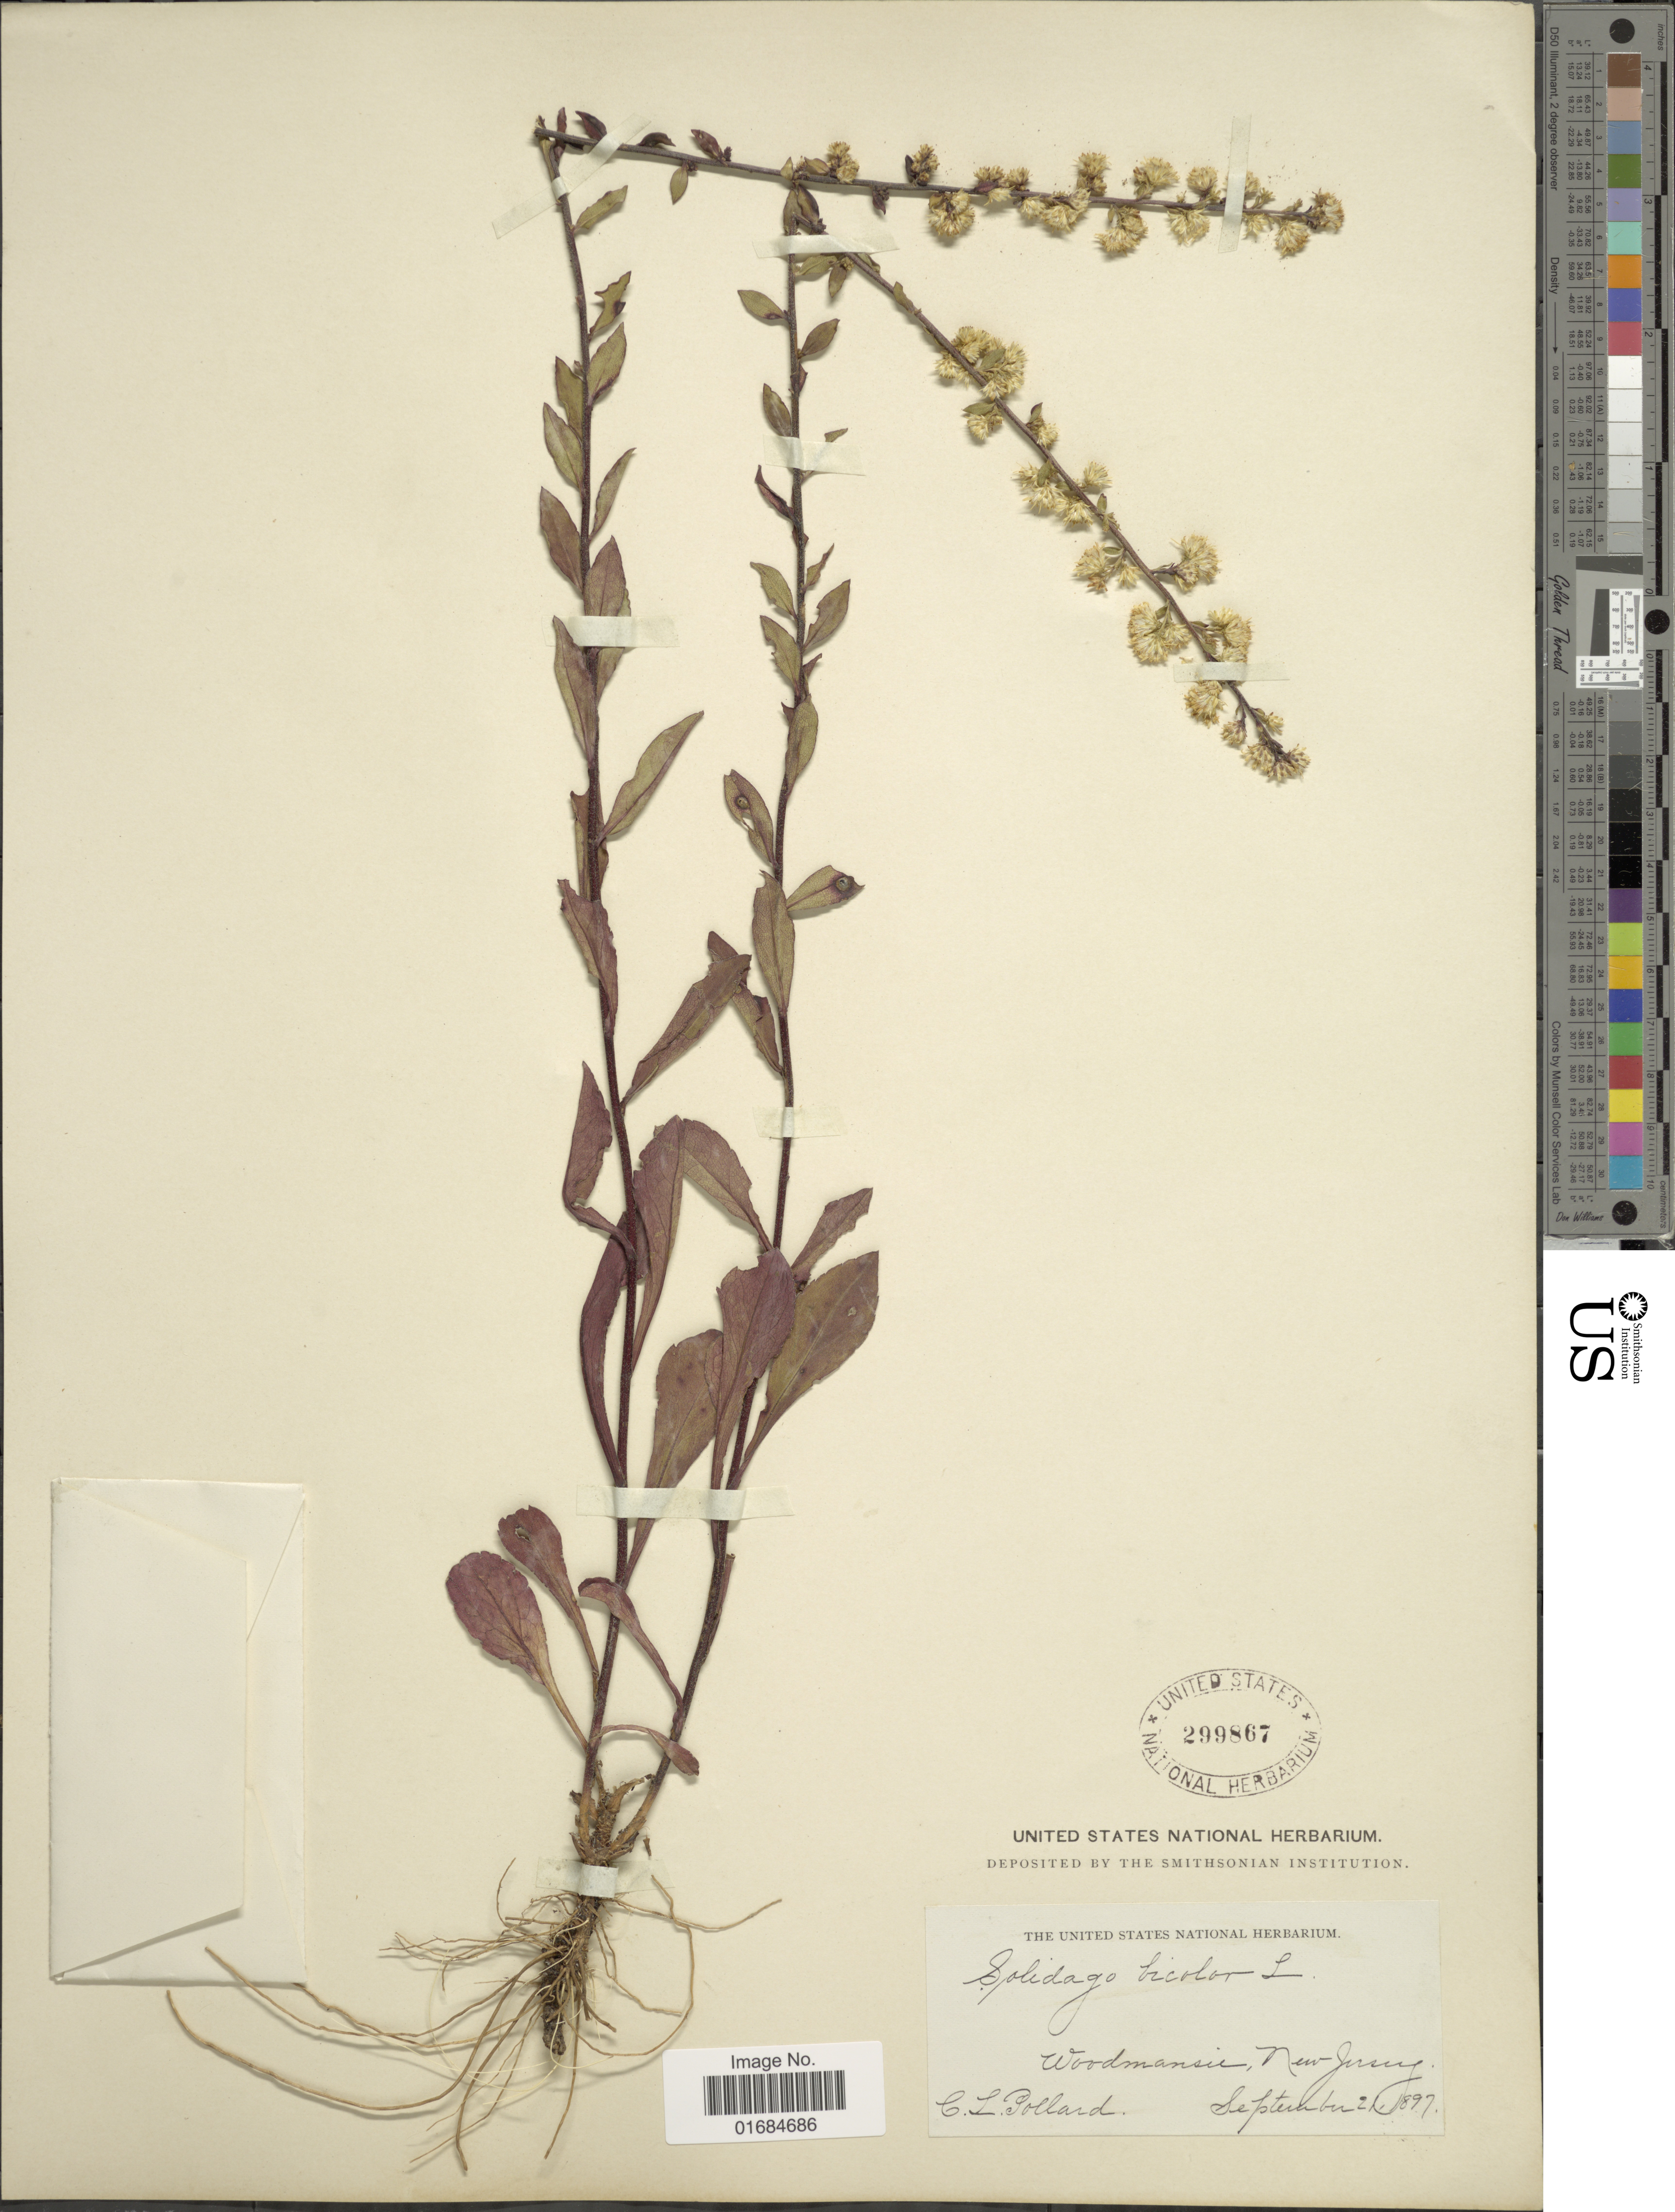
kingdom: Plantae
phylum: Tracheophyta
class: Magnoliopsida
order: Asterales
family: Asteraceae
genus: Solidago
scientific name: Solidago bicolor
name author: L.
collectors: C. L. Pollard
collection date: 1897-09-21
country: United States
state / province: New Jersey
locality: Woodmansie, New Jersey.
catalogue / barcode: US 299867